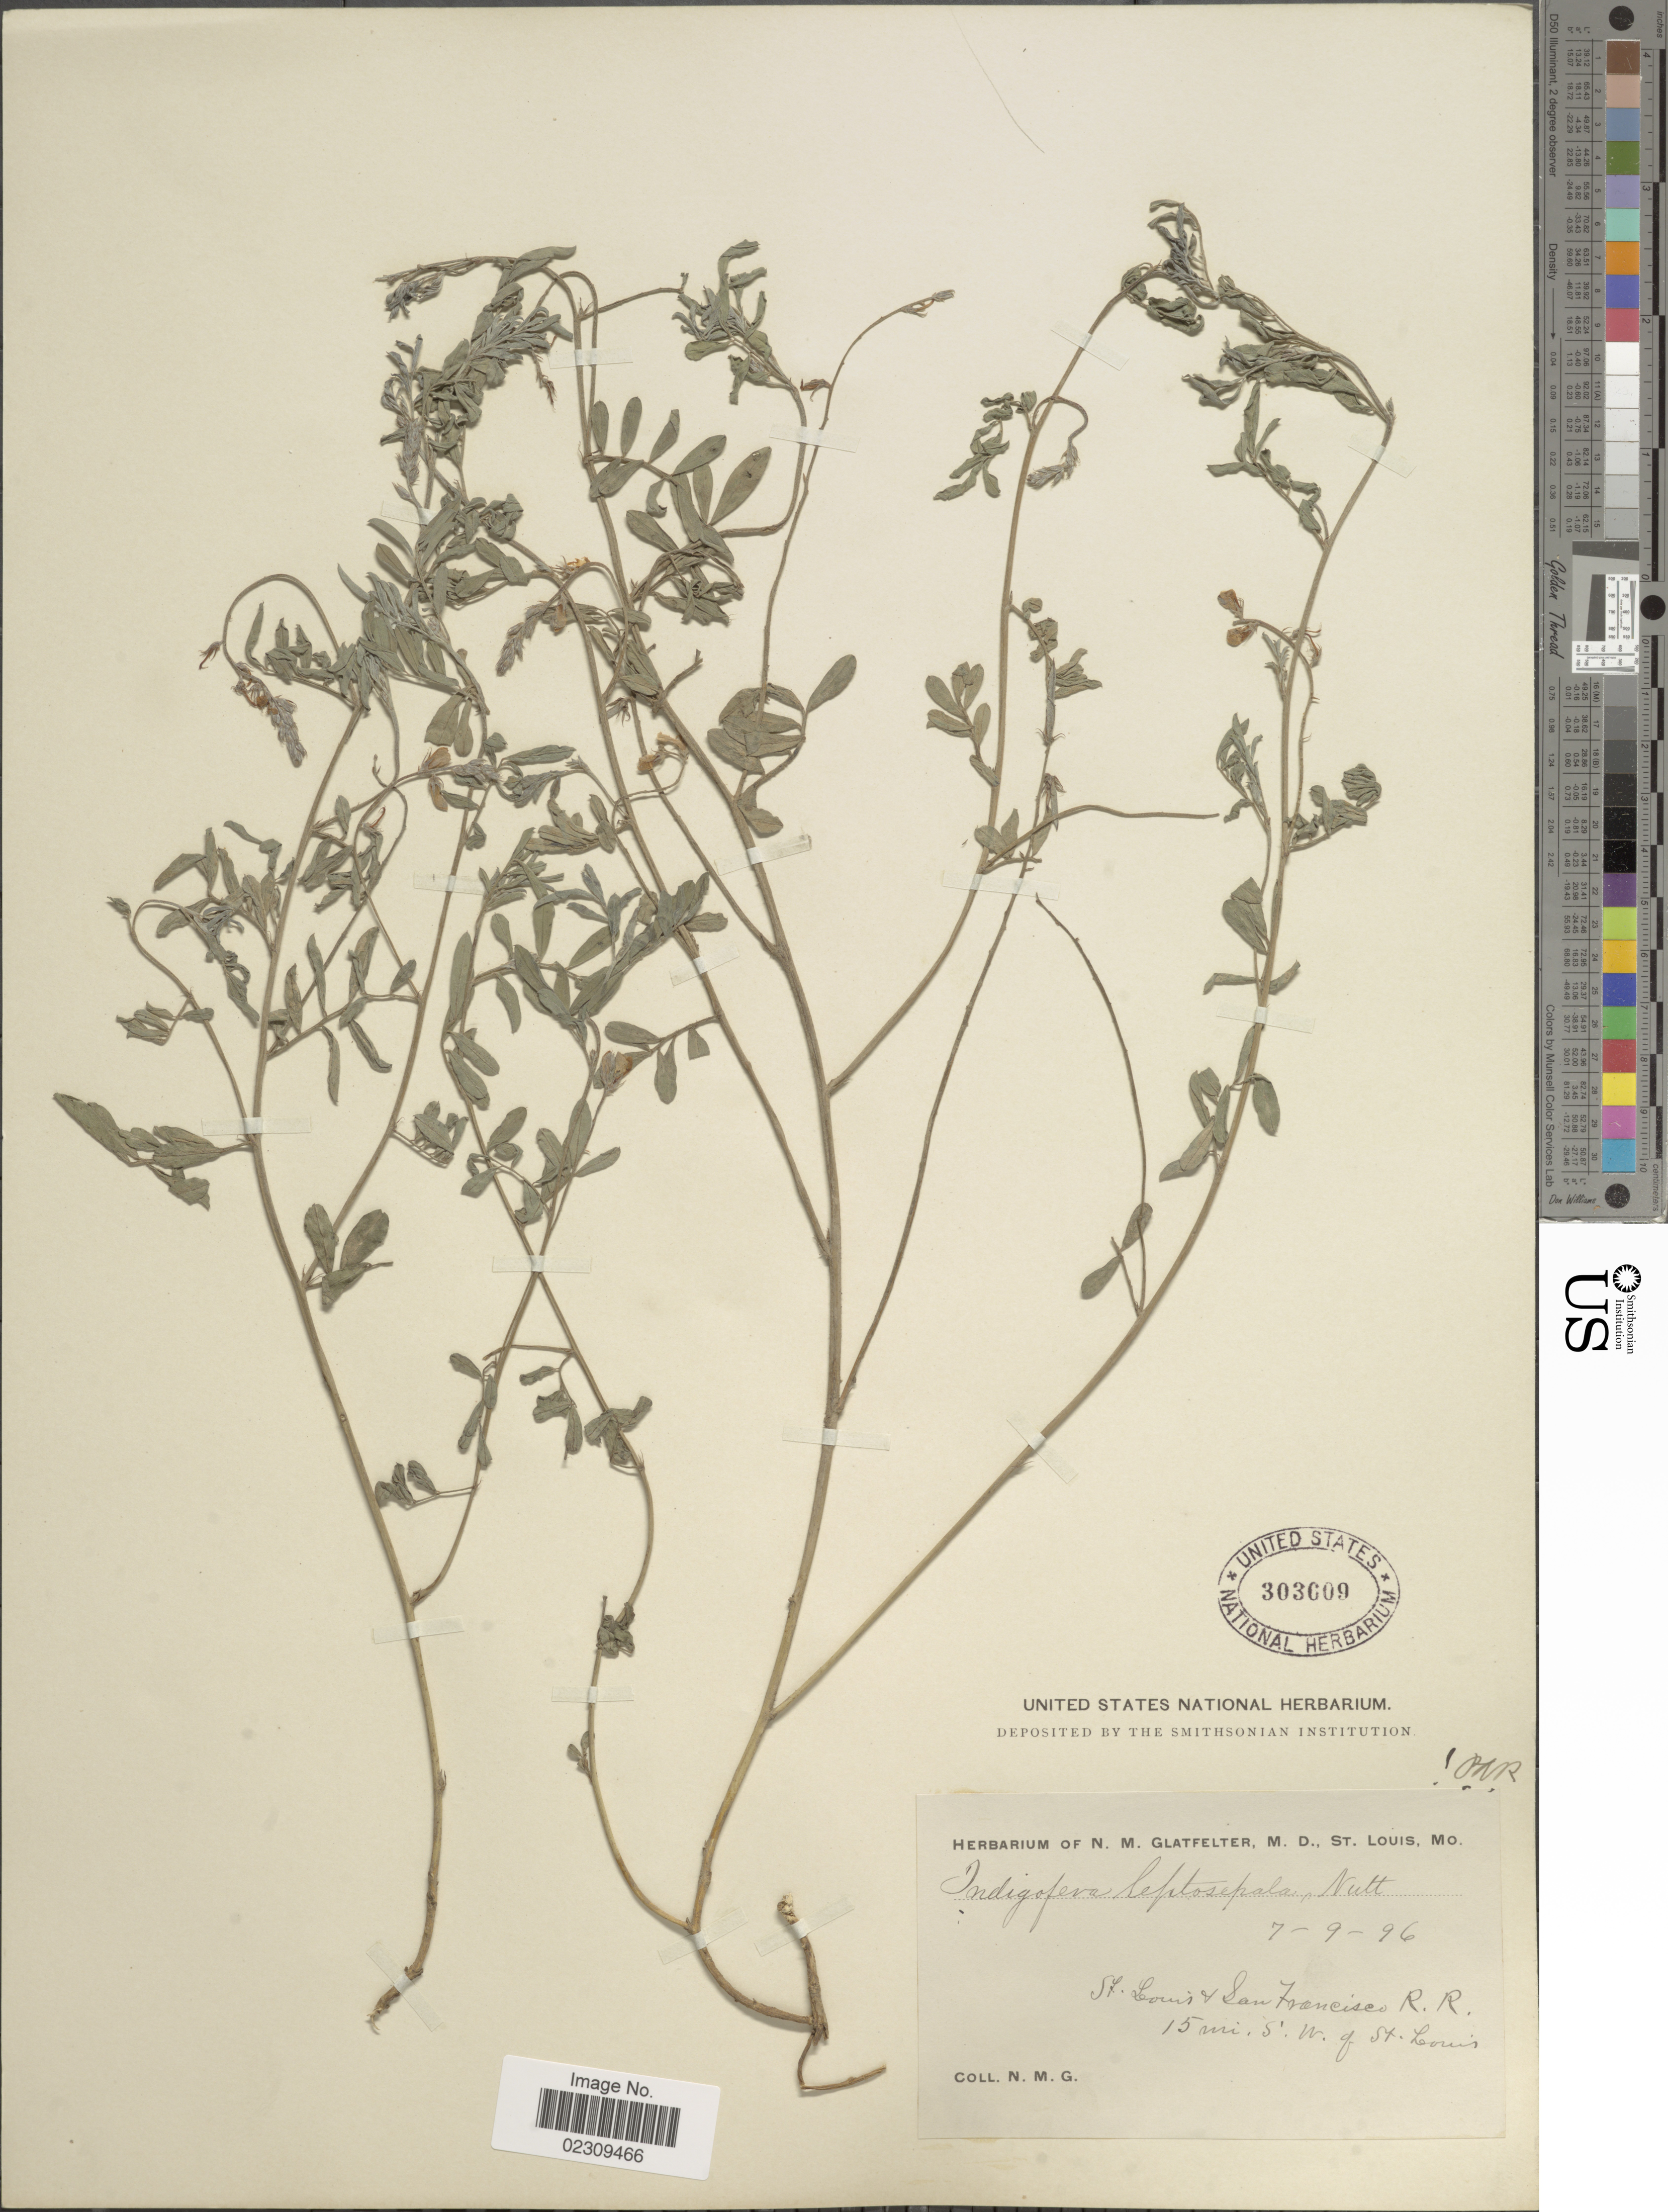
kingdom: Plantae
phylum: Tracheophyta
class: Magnoliopsida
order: Fabales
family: Fabaceae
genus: Indigofera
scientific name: Indigofera leptosepala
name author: Nutt.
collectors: N. M. Glatfelter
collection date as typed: Transcribed d/m/y: 9/7/96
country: United States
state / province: Missouri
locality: St. Louis + San Francisco R.R., 15 mi S.W. of St. Louis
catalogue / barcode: US 303009